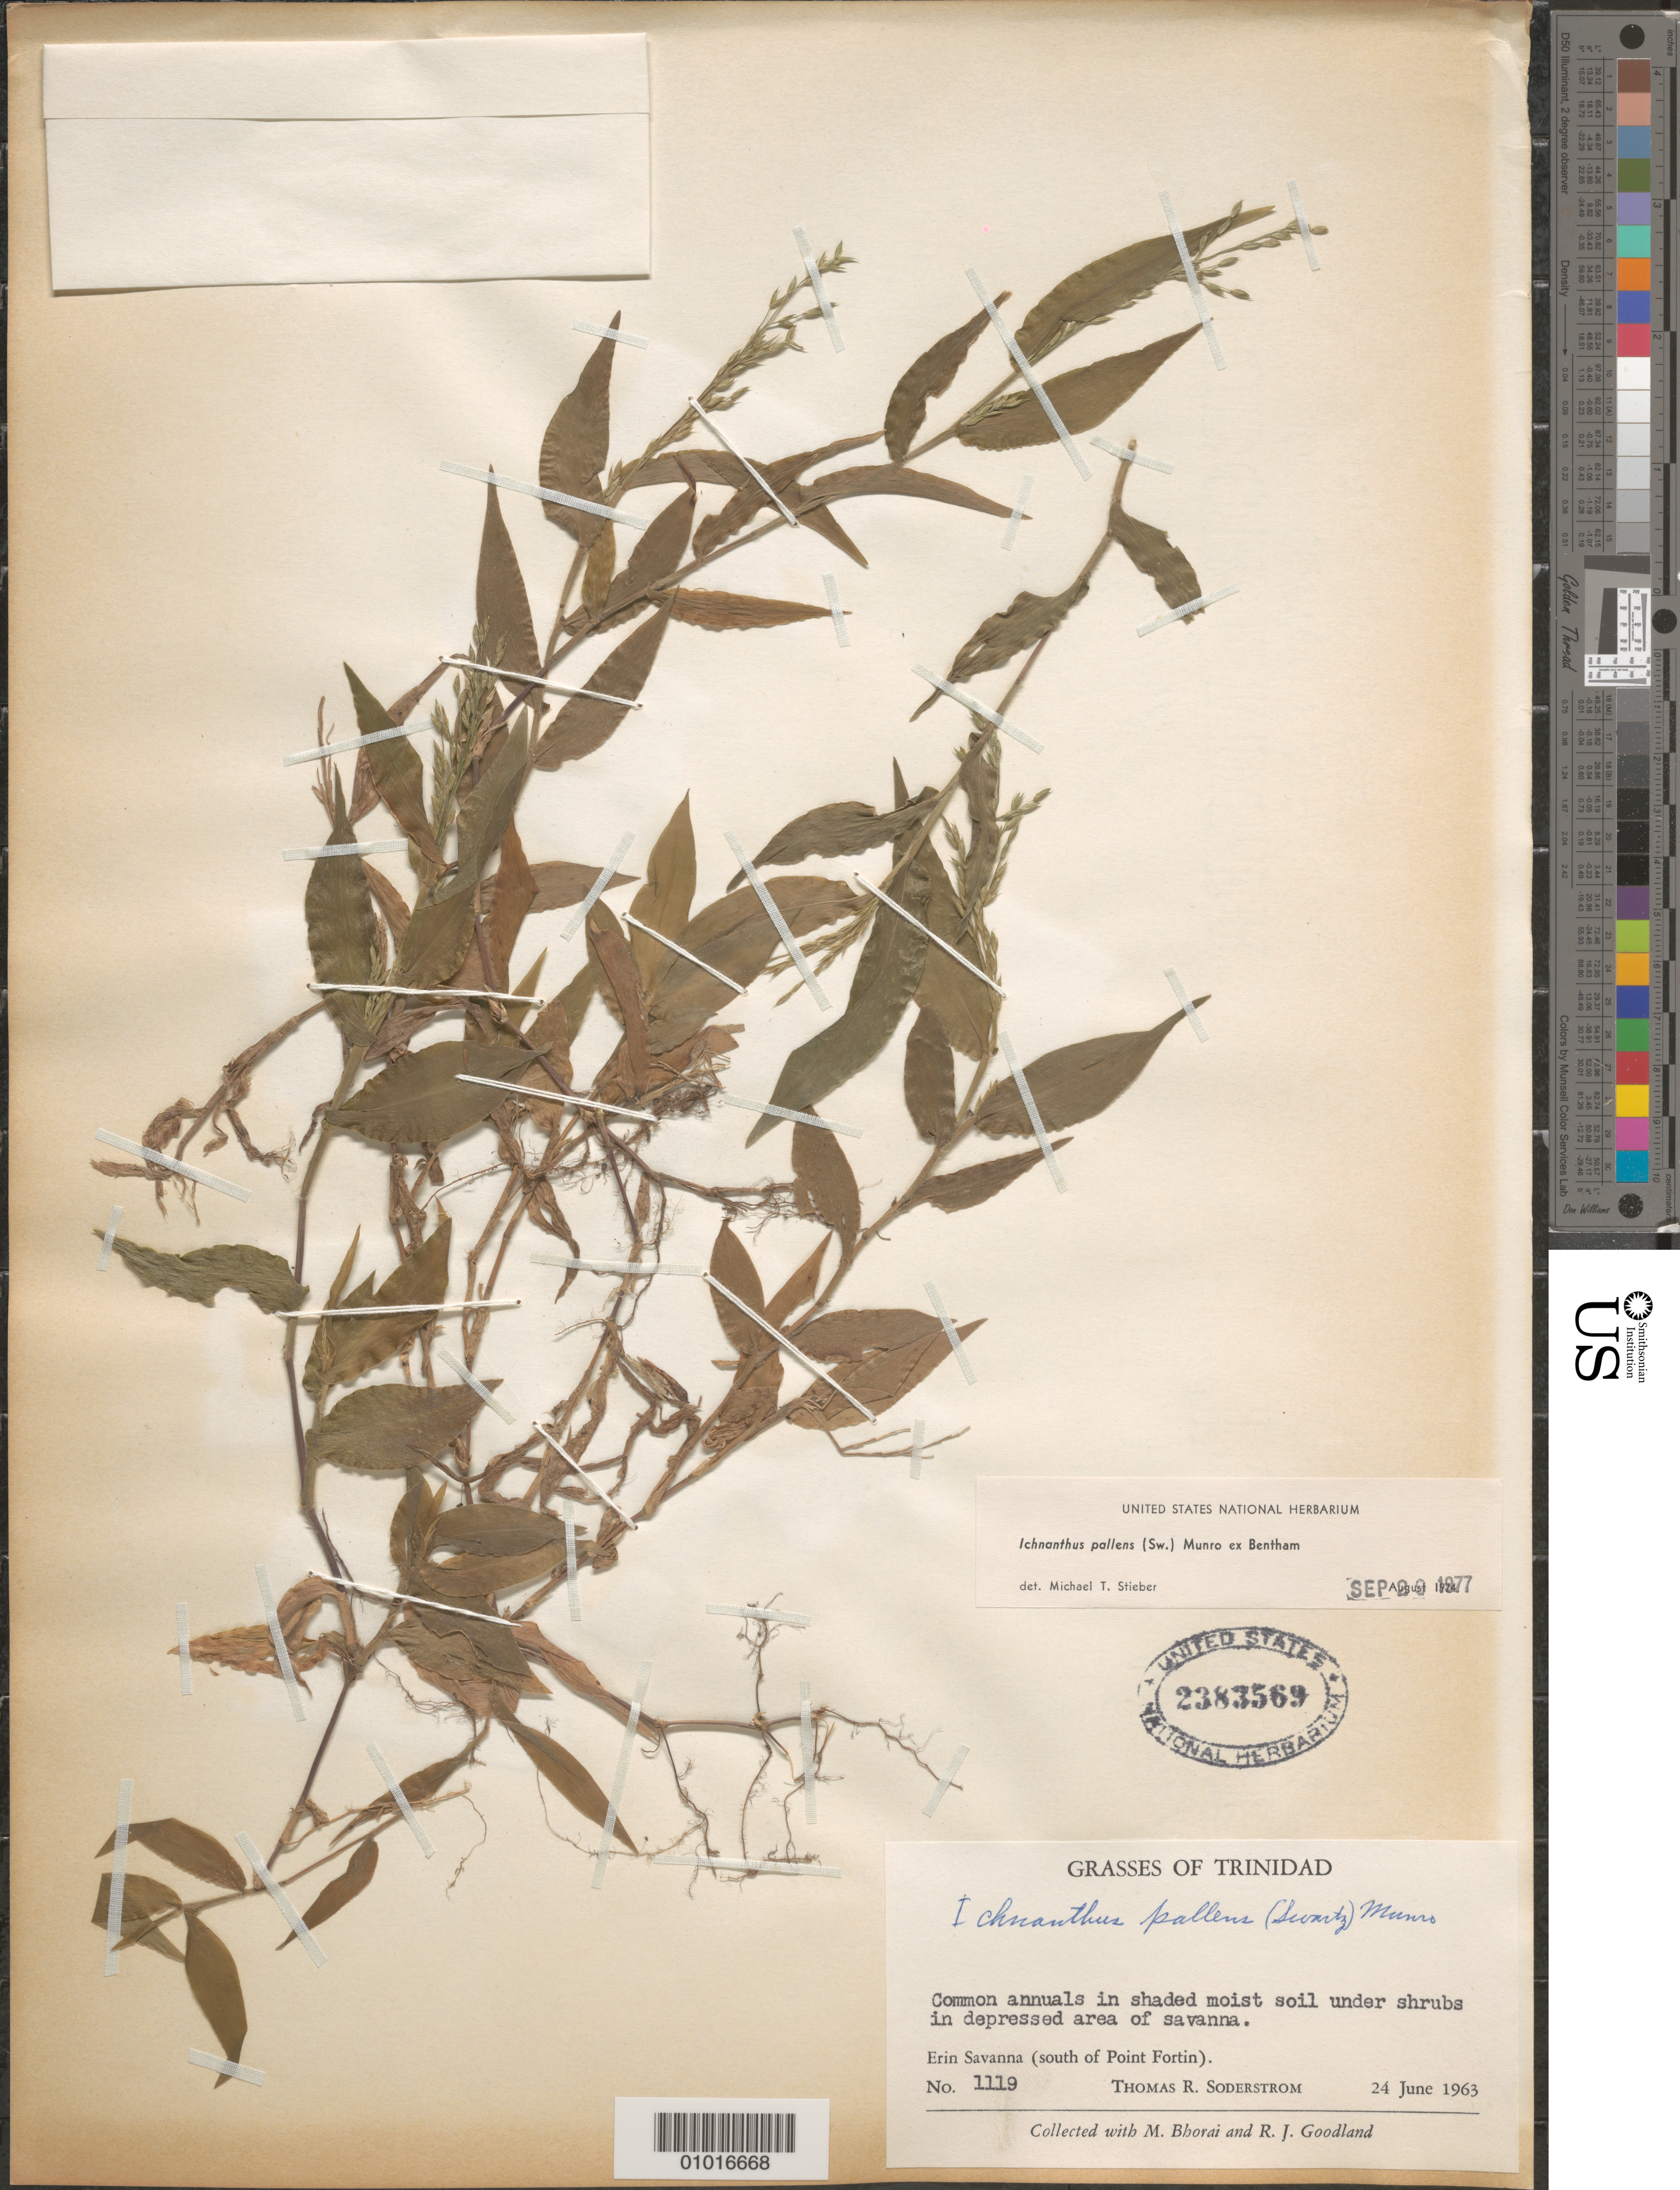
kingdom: Plantae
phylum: Tracheophyta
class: Liliopsida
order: Poales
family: Poaceae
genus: Ichnanthus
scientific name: Ichnanthus pallens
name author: (Sw.) Munro ex Benth.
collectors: T. R. Soderstrom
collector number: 1119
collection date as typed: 24 Jun 1963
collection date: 1963-06-24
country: Trinidad and Tobago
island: Trinidad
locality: Erin Savanna (South of Point Fortin)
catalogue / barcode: US 2383569